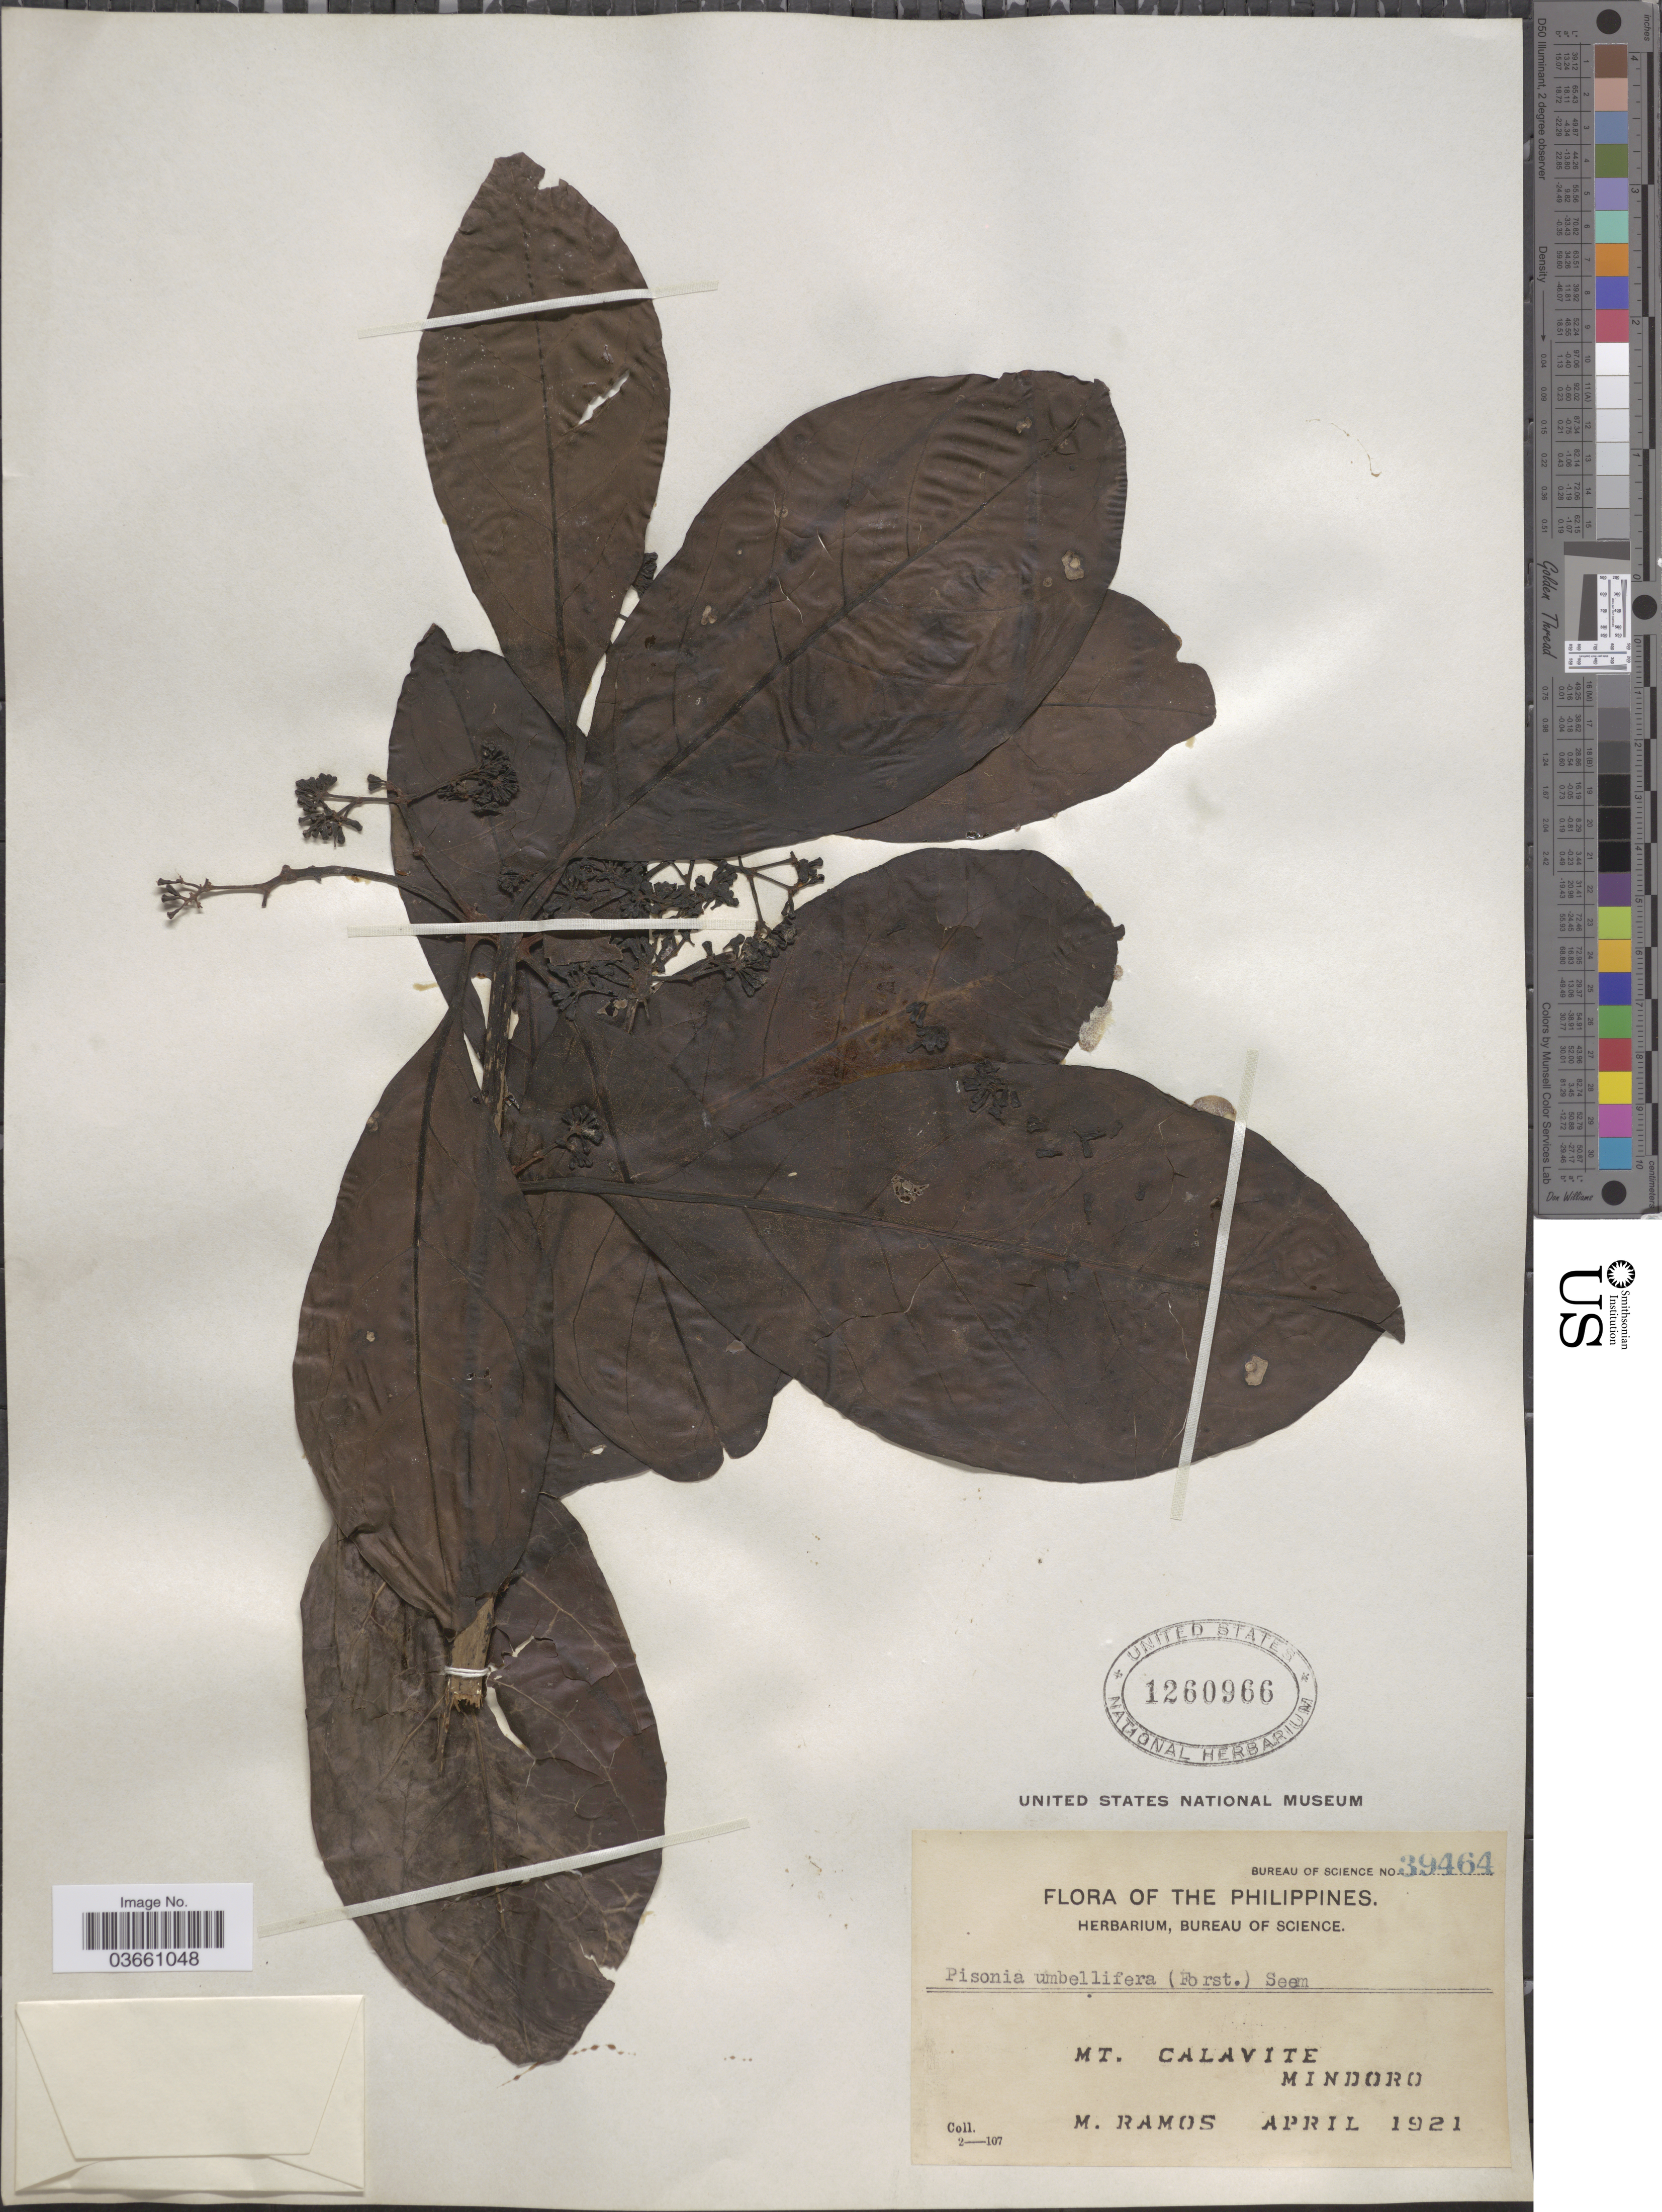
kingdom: Plantae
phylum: Tracheophyta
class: Magnoliopsida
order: Caryophyllales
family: Nyctaginaceae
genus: Pisonia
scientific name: Pisonia umbellifera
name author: (J.R. Forst. & G. Forst.) Seem.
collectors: M. Ramos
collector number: Bureau of Science 39464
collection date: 1921-04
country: Philippines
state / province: Mimaropa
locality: Mt. Calavite. Mindoro.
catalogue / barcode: US 1260966